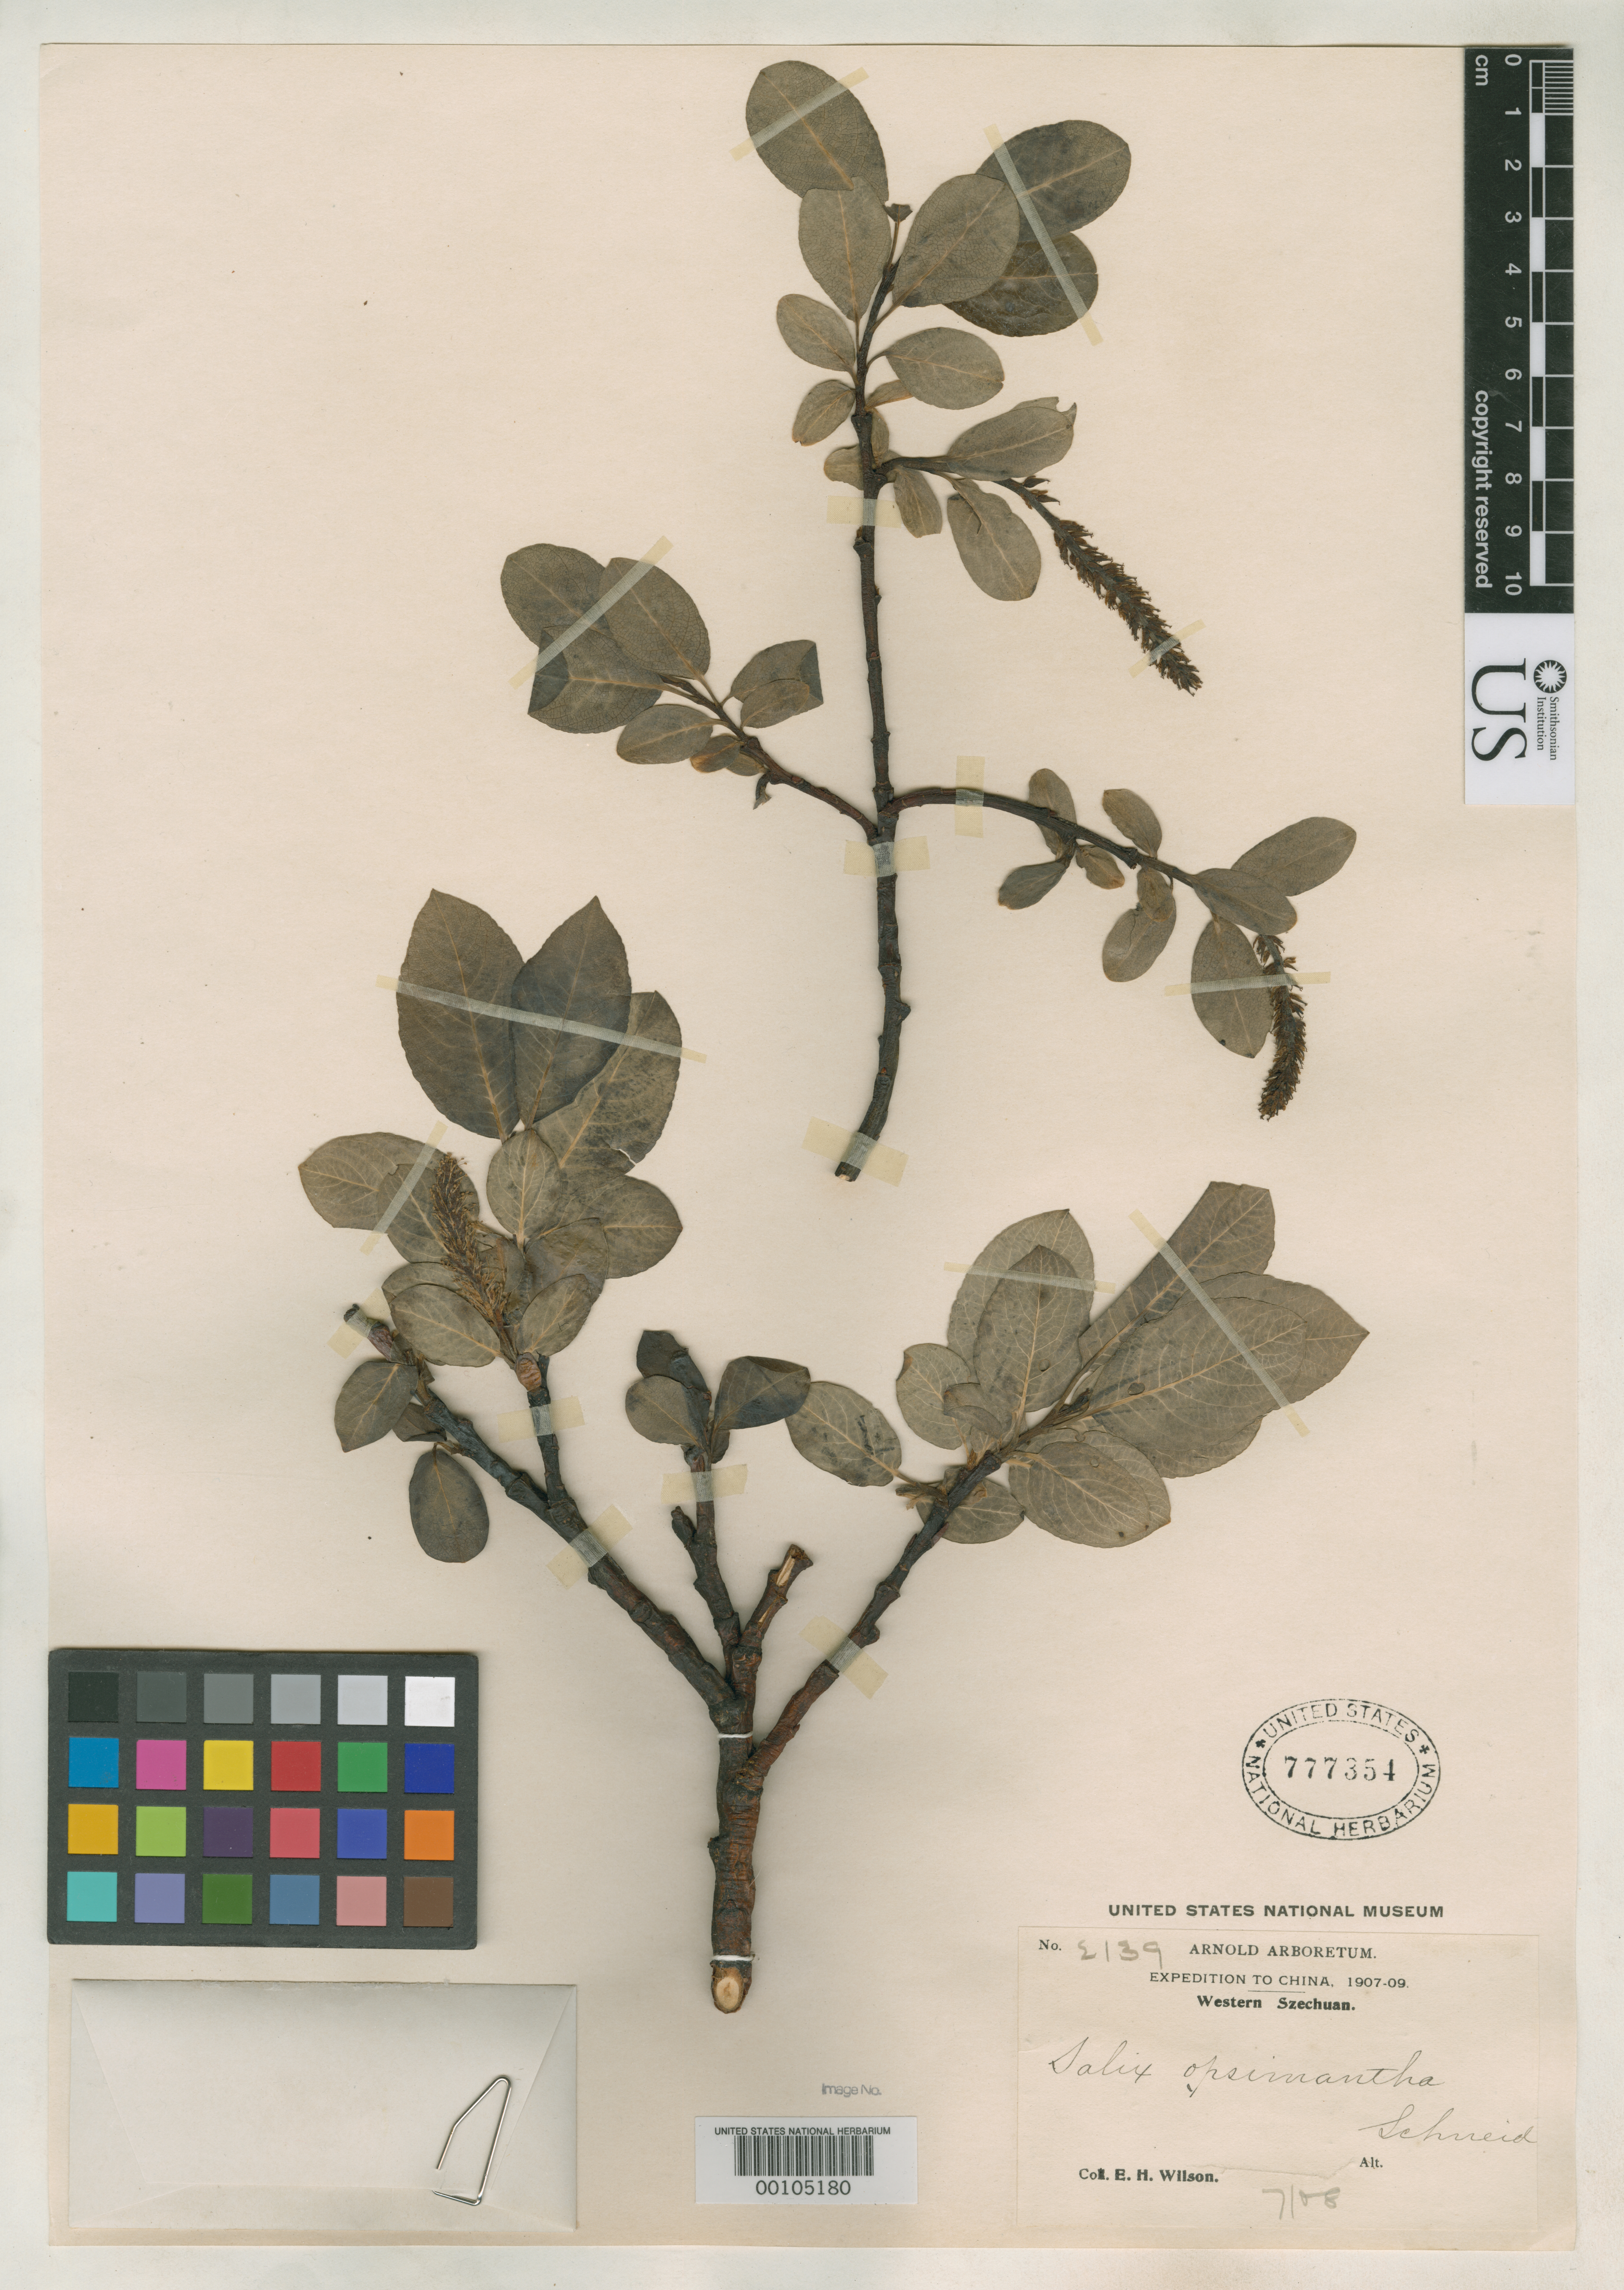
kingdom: Plantae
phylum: Tracheophyta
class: Magnoliopsida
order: Malpighiales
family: Salicaceae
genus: Salix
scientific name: Salix opsimantha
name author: C.K. Schneid. in Sarg.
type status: Isotype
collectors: E. H. Wilson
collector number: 2139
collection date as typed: Jul 1908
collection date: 1908-07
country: China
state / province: Sichuan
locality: Southeast of Tachien-lu.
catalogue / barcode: US 777354